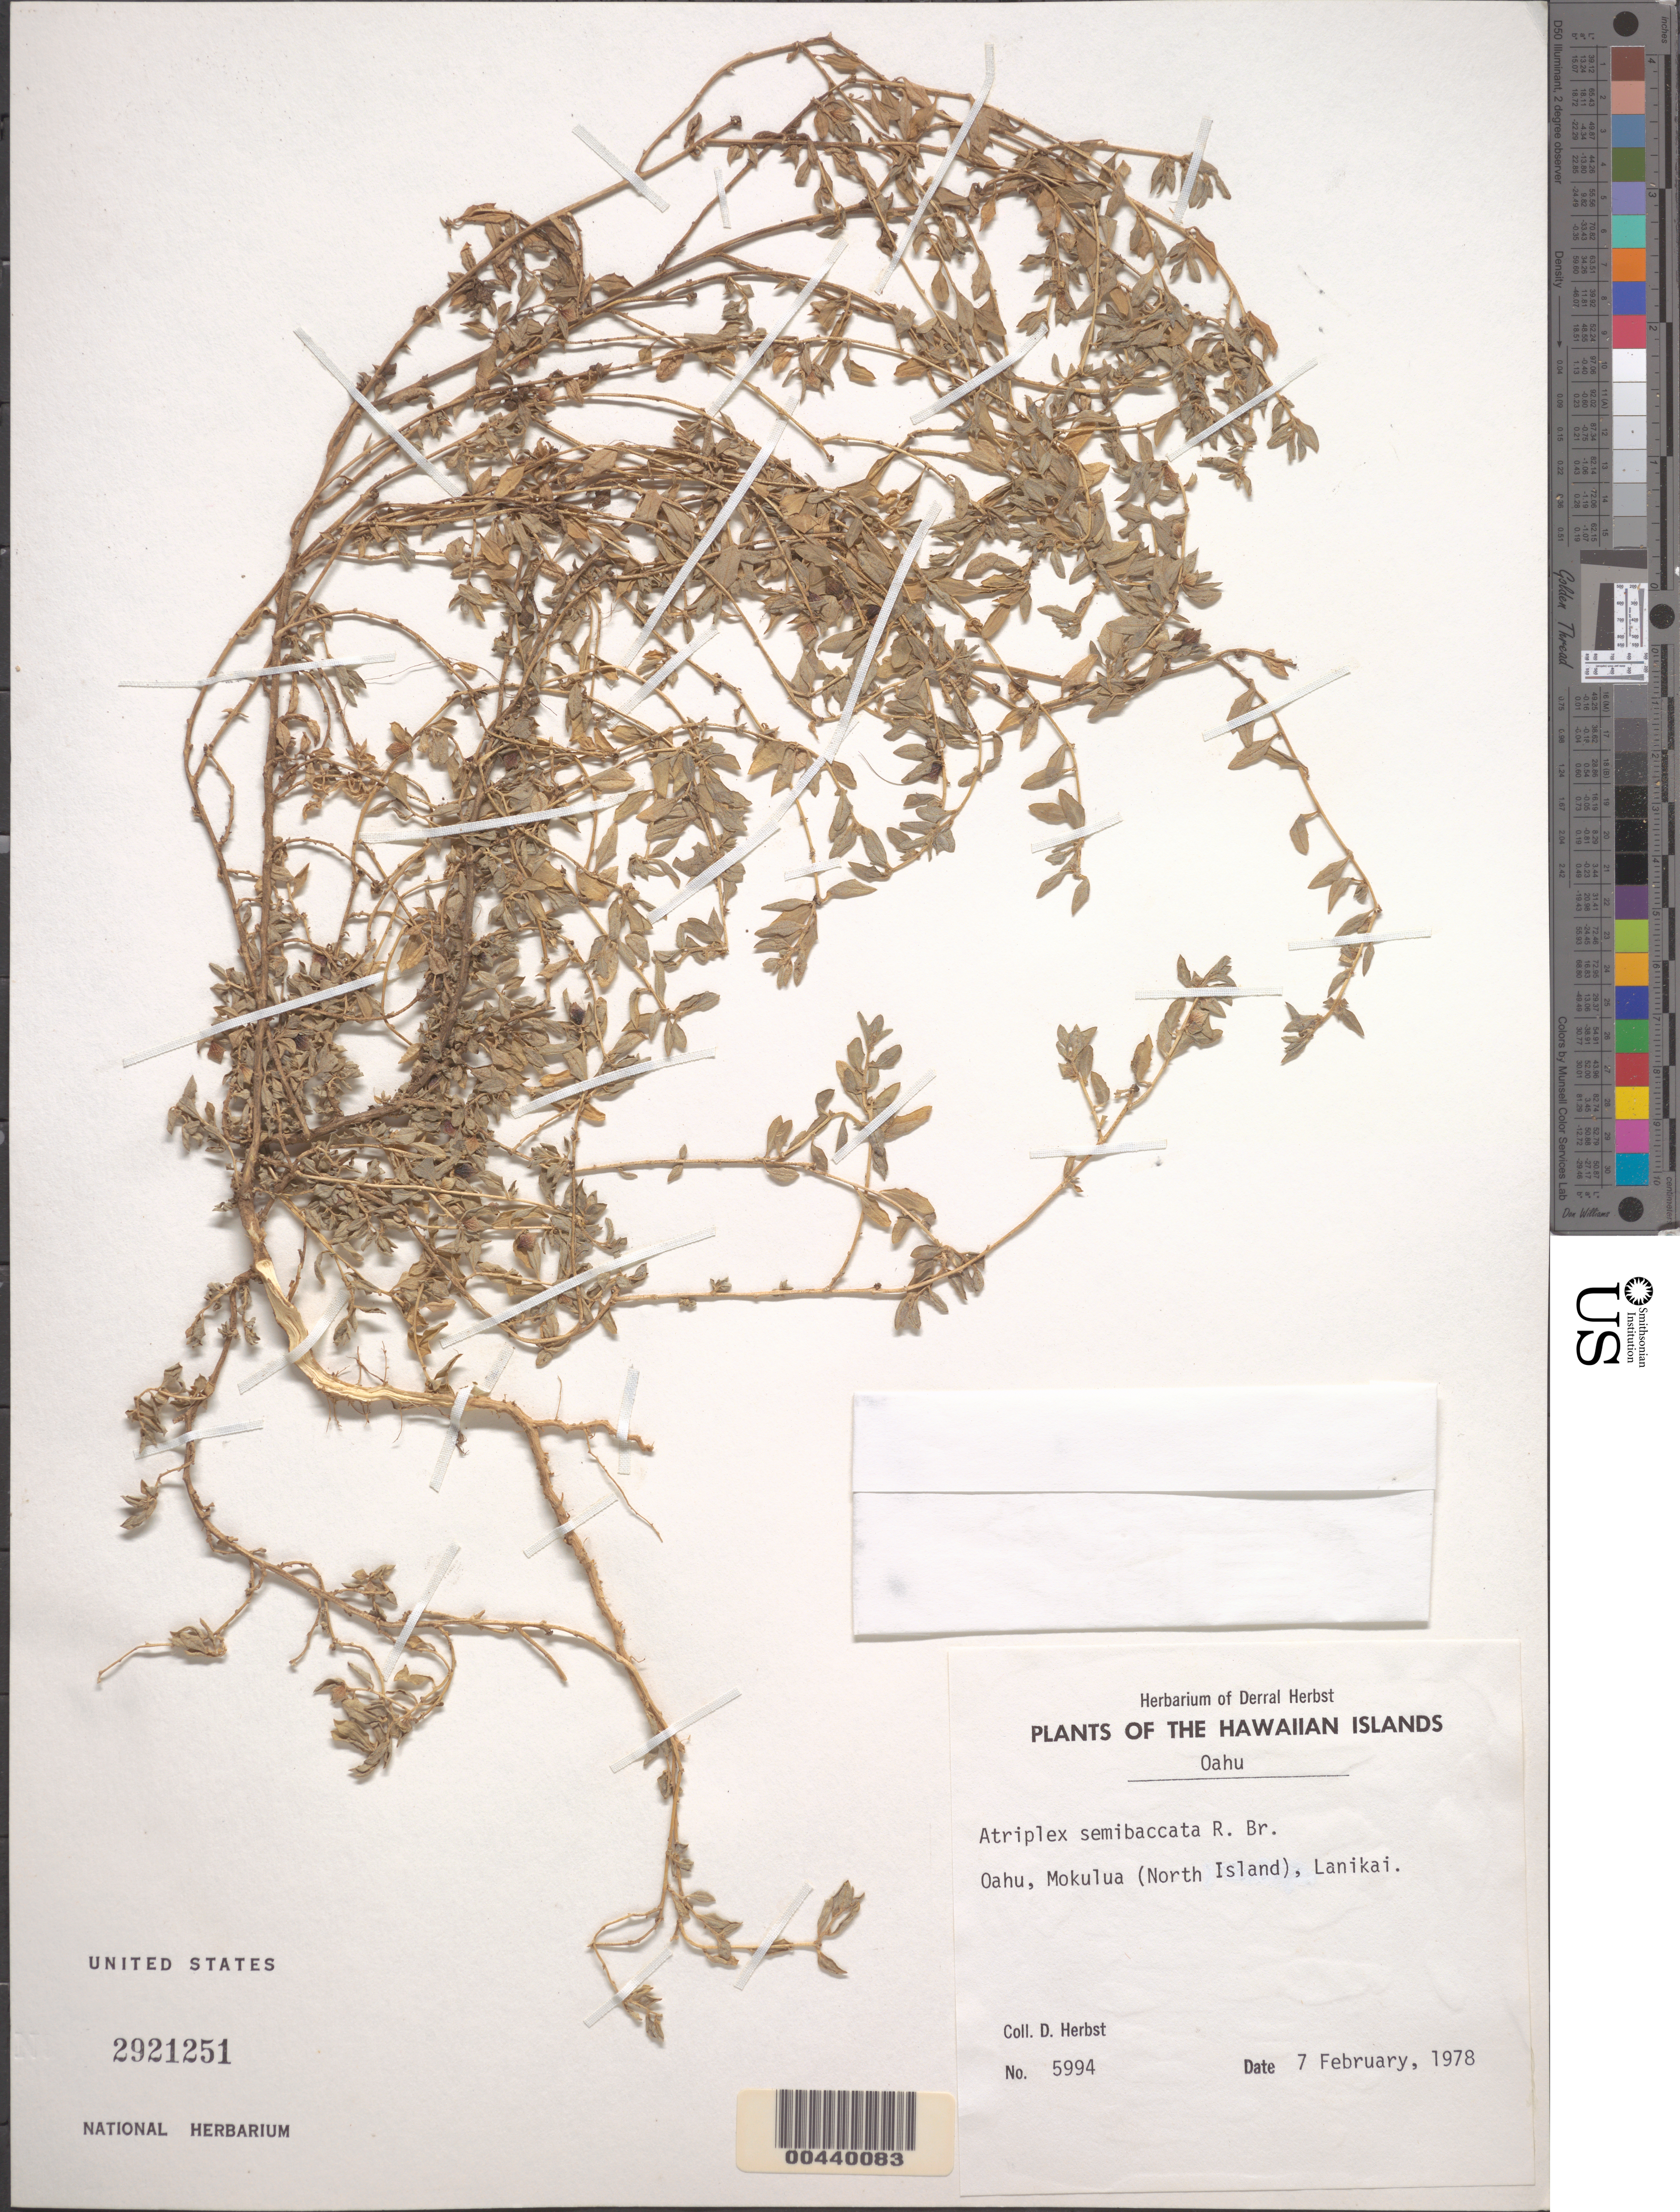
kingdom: Plantae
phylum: Tracheophyta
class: Magnoliopsida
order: Caryophyllales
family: Amaranthaceae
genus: Atriplex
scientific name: Atriplex semibaccata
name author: R. Br.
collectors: D. R. Herbst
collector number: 5994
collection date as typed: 7 Feb 1978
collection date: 1978-02-07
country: United States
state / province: Hawaii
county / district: Honolulu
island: Mokulua Islets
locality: North Island, Lanikai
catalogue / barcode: US 2921251